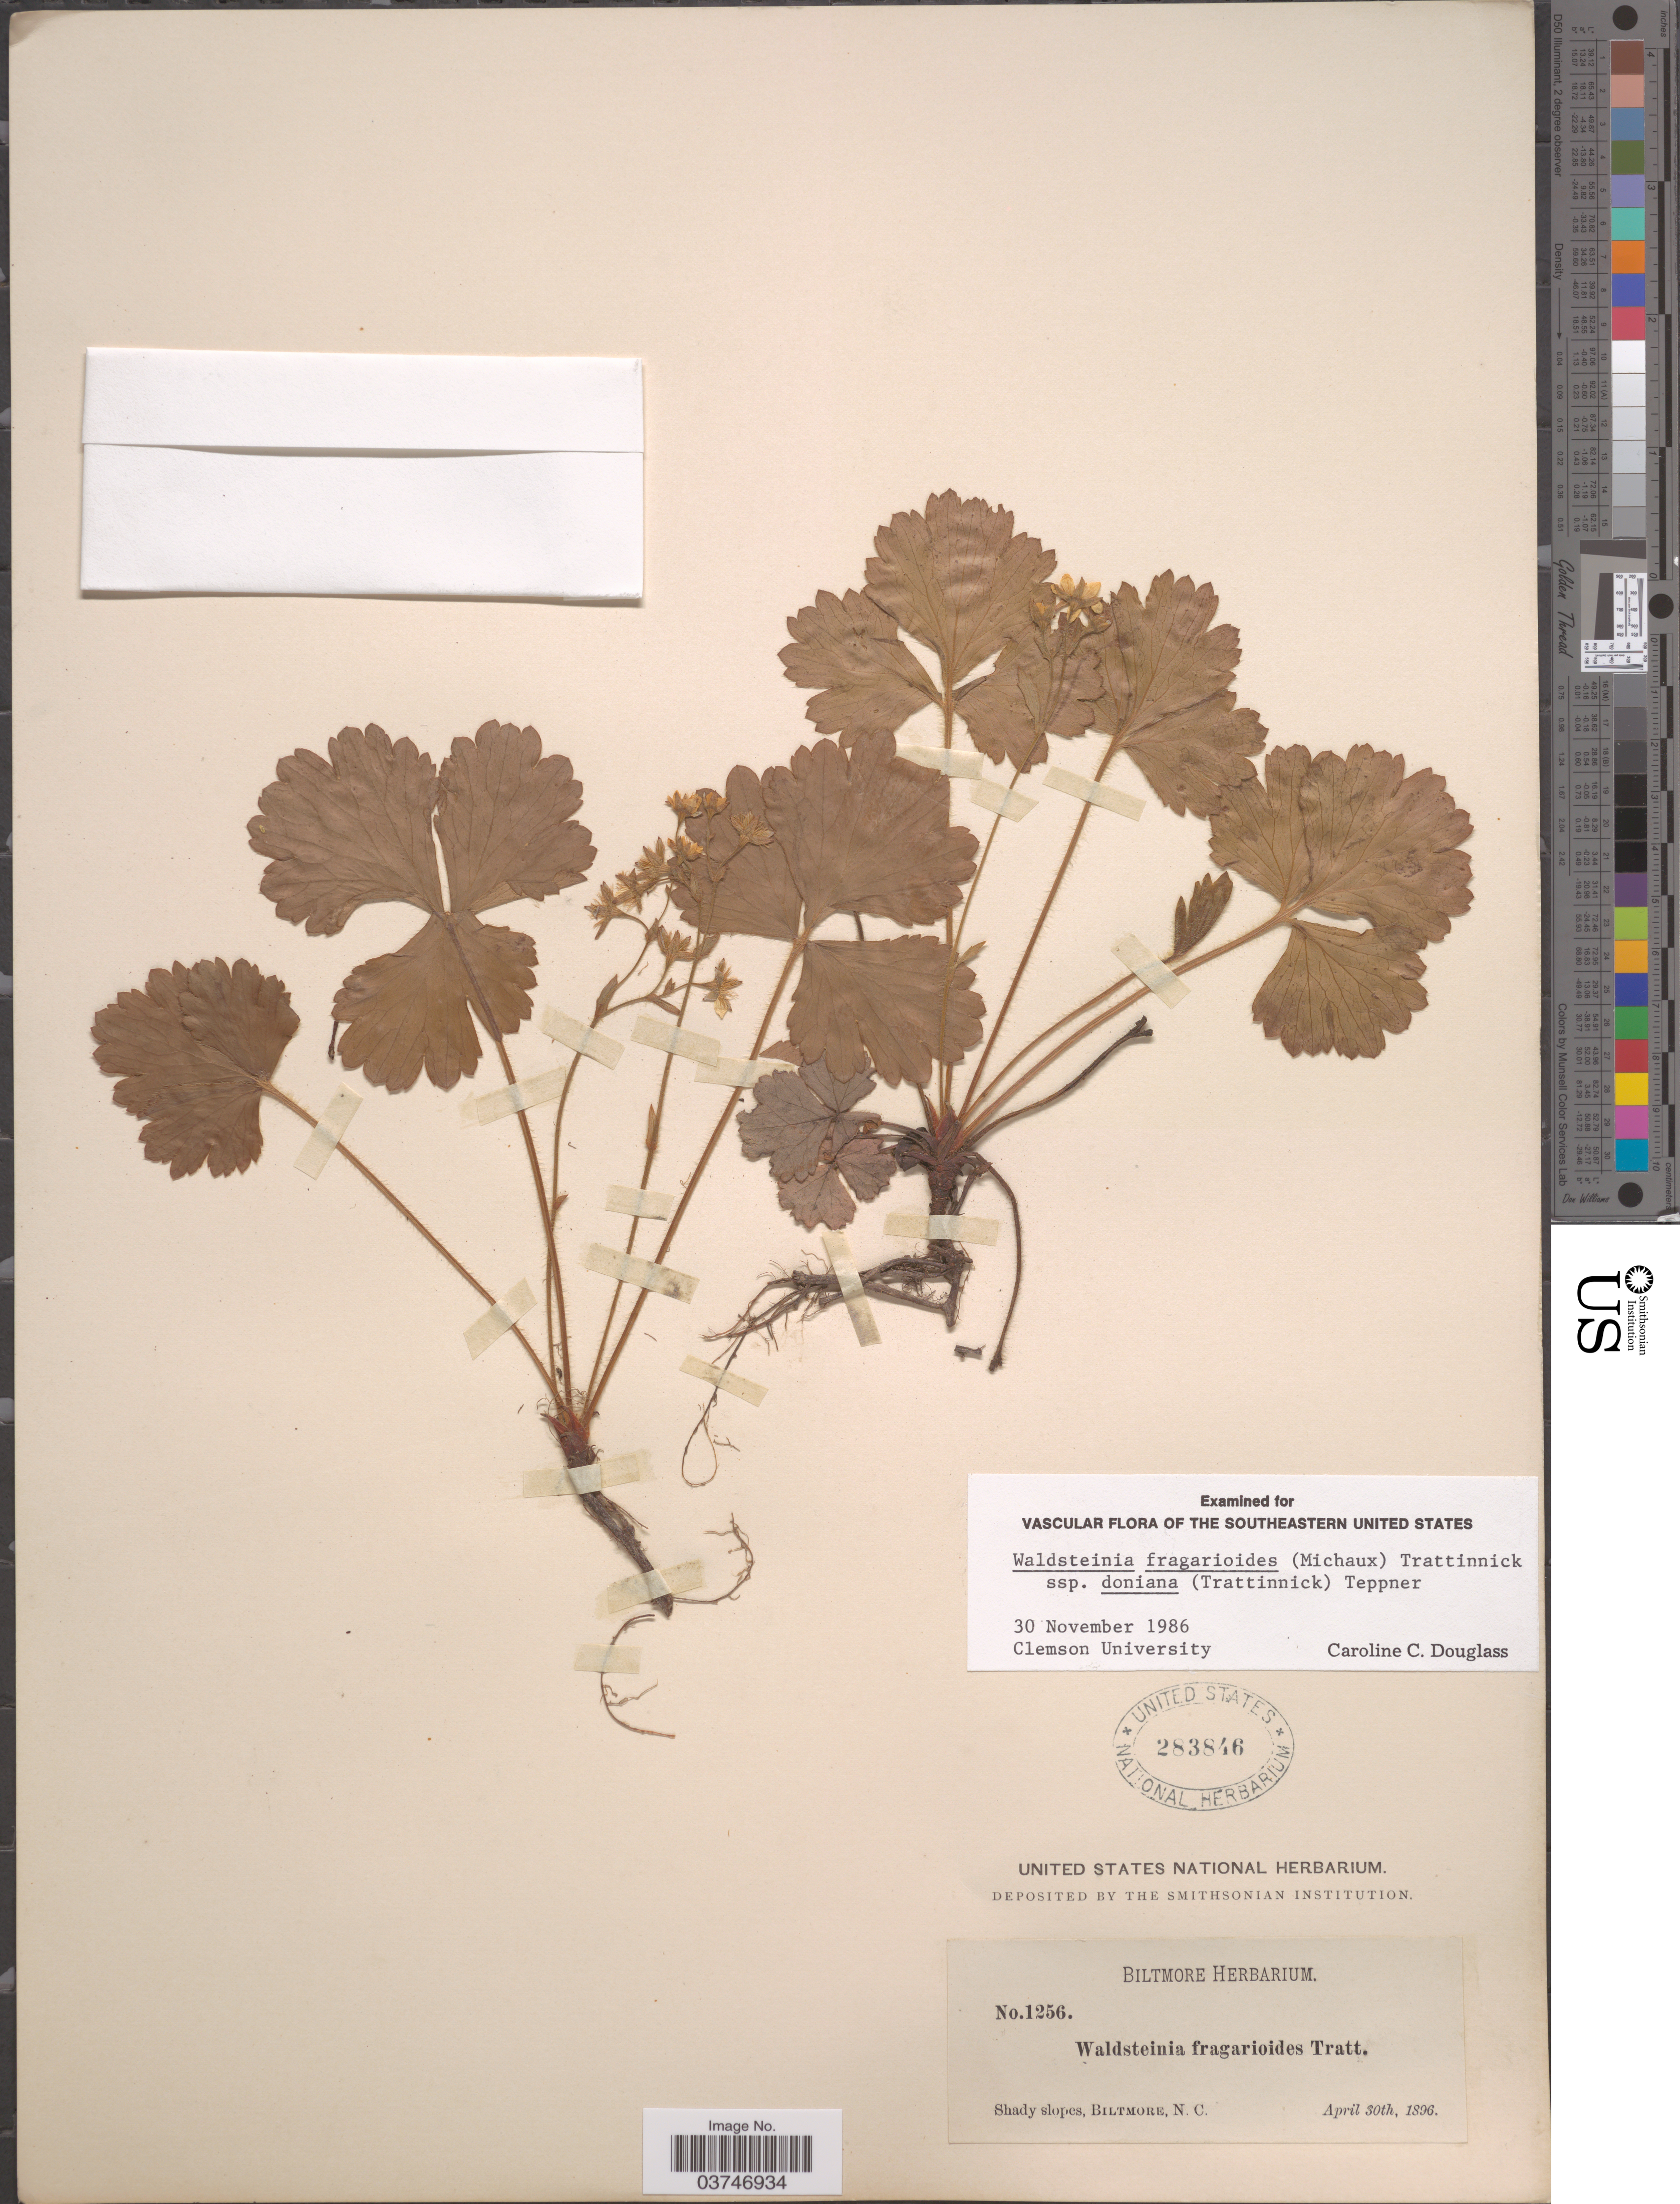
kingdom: Plantae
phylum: Tracheophyta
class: Magnoliopsida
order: Rosales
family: Rosaceae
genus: Waldsteinia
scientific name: Waldsteinia fragarioides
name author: (Michx.) Tratt.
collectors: ex herb. Biltmore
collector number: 1256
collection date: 1896-04-30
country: United States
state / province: North Carolina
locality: Biltmore.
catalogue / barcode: US 283846